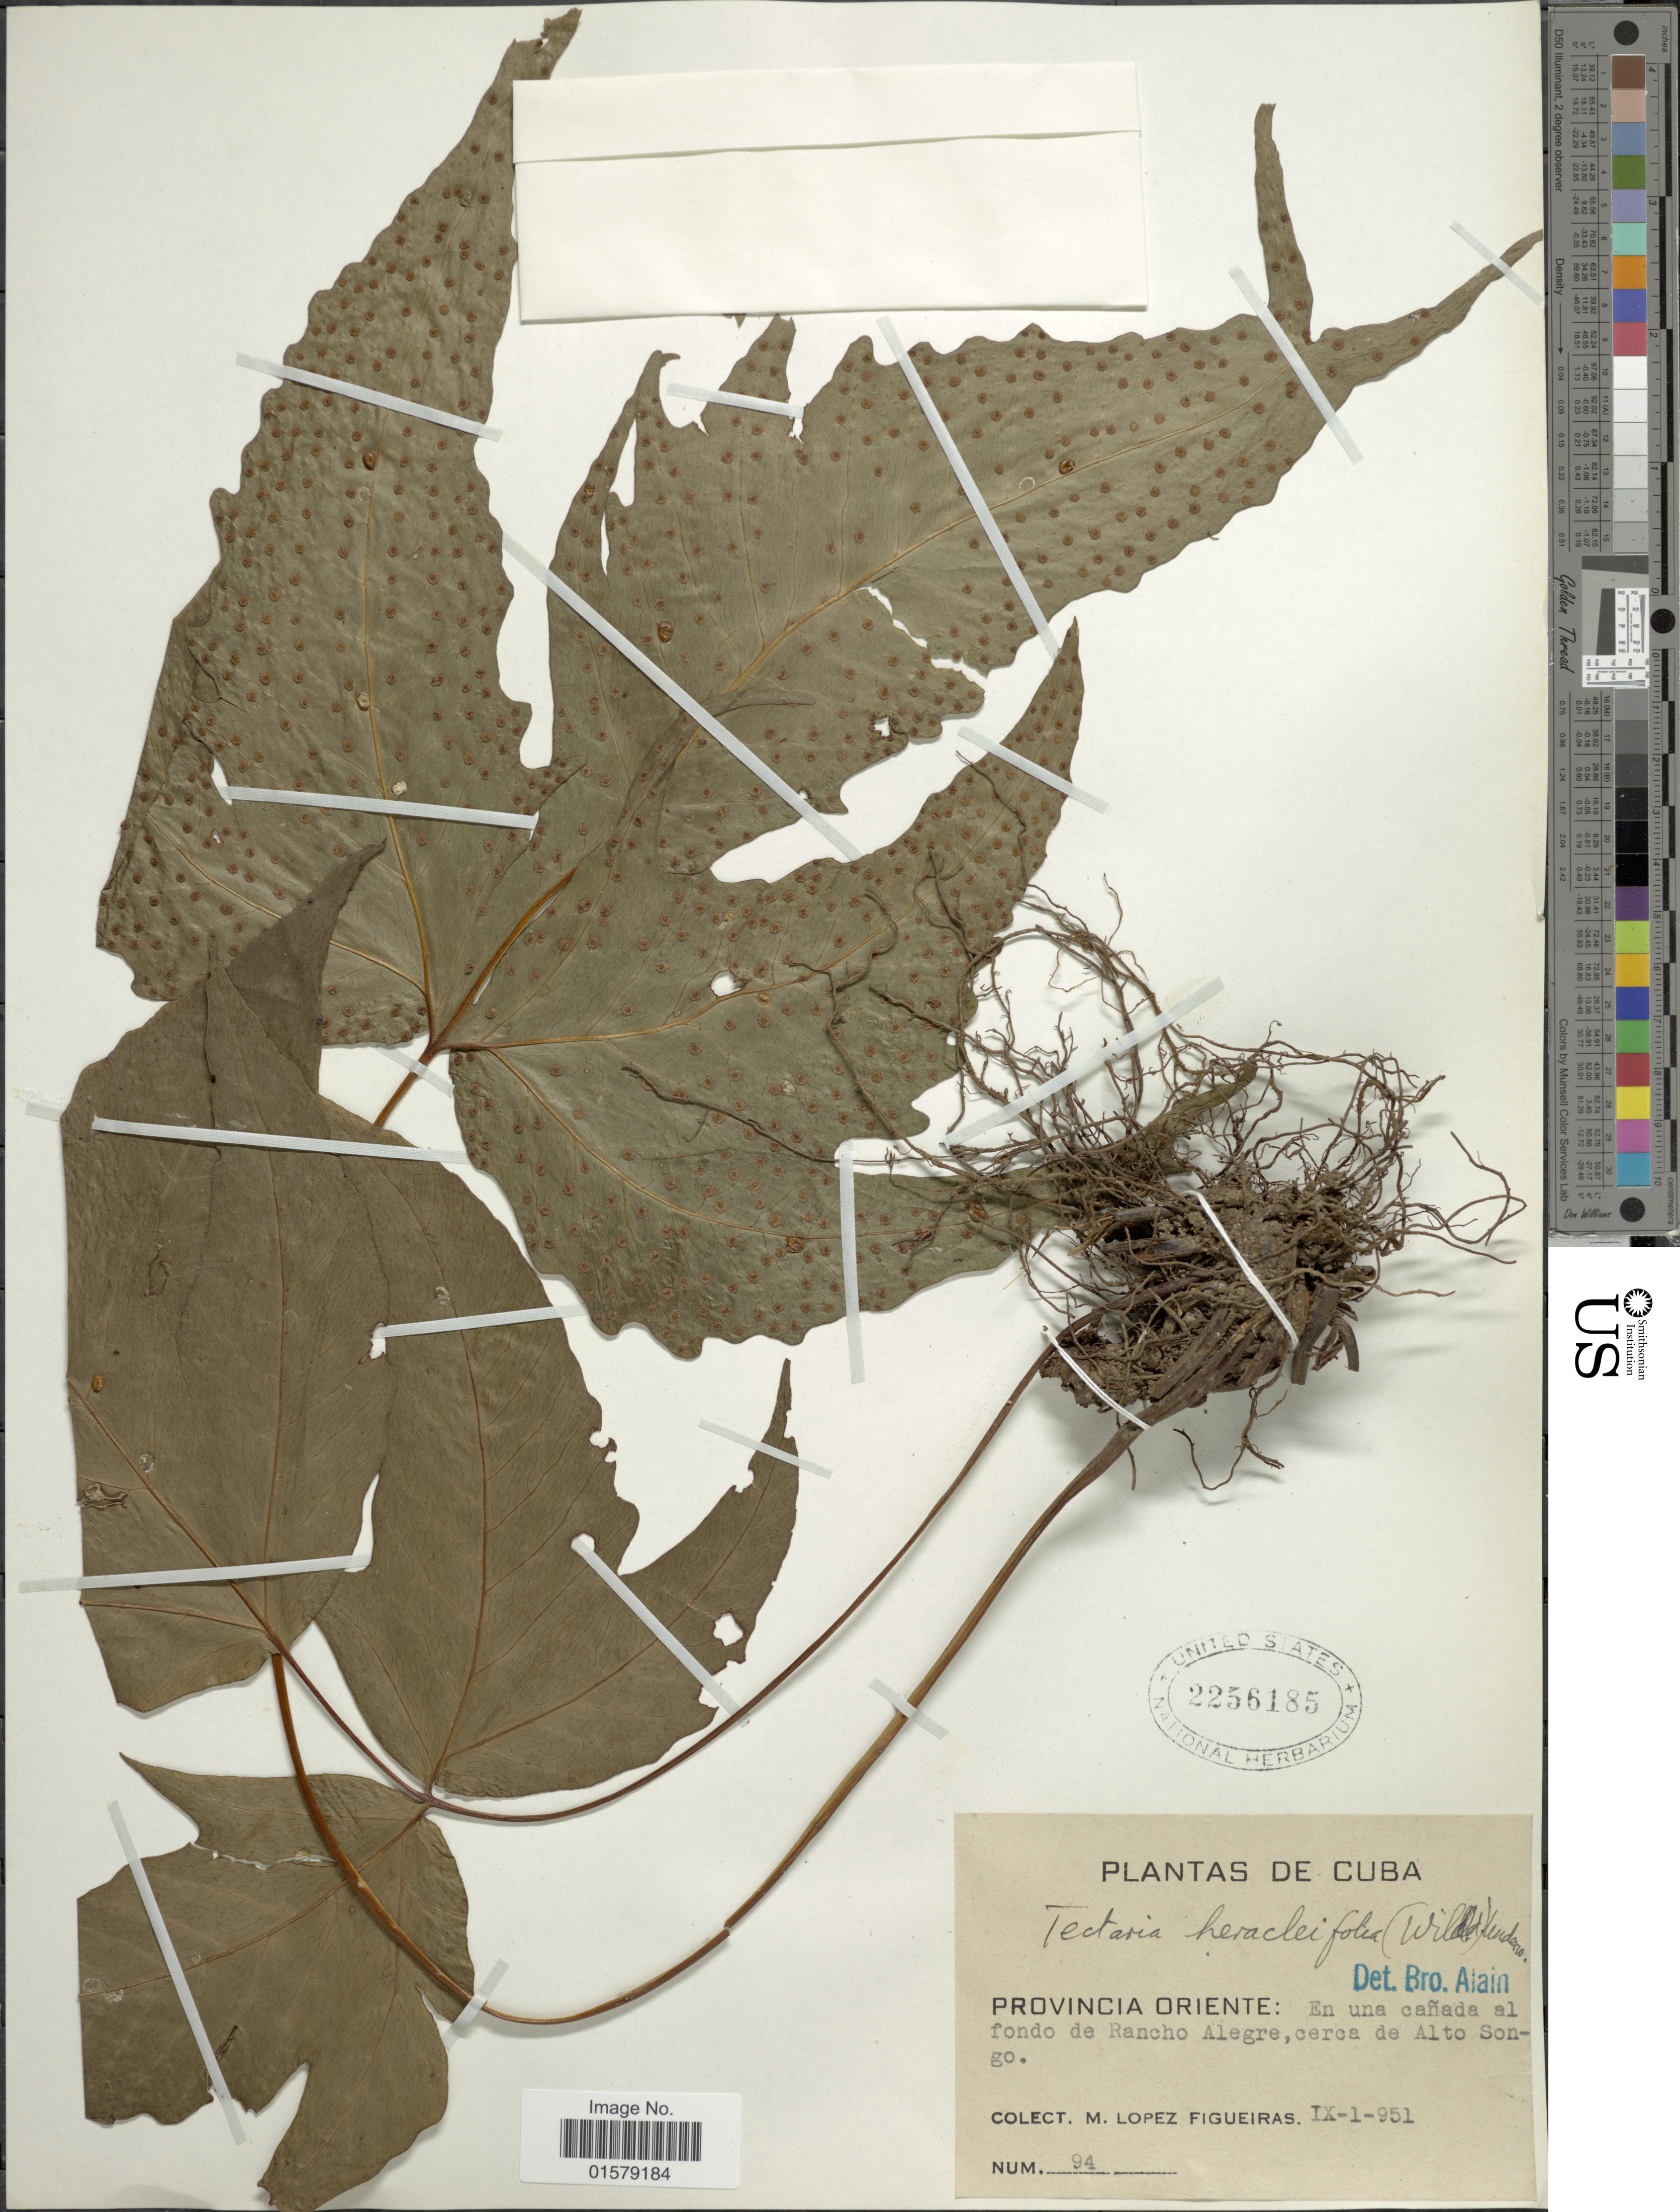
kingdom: Plantae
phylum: Tracheophyta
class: Polypodiopsida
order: Polypodiales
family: Tectariaceae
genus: Tectaria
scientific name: Tectaria heracleifolia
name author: (Willd.) Underw.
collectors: M. López Figueiras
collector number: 94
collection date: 1951-09-01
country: Cuba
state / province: Oriente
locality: En una cañada al fondo de Rancho Alegre, cerca de Alto Songo.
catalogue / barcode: US 2256185